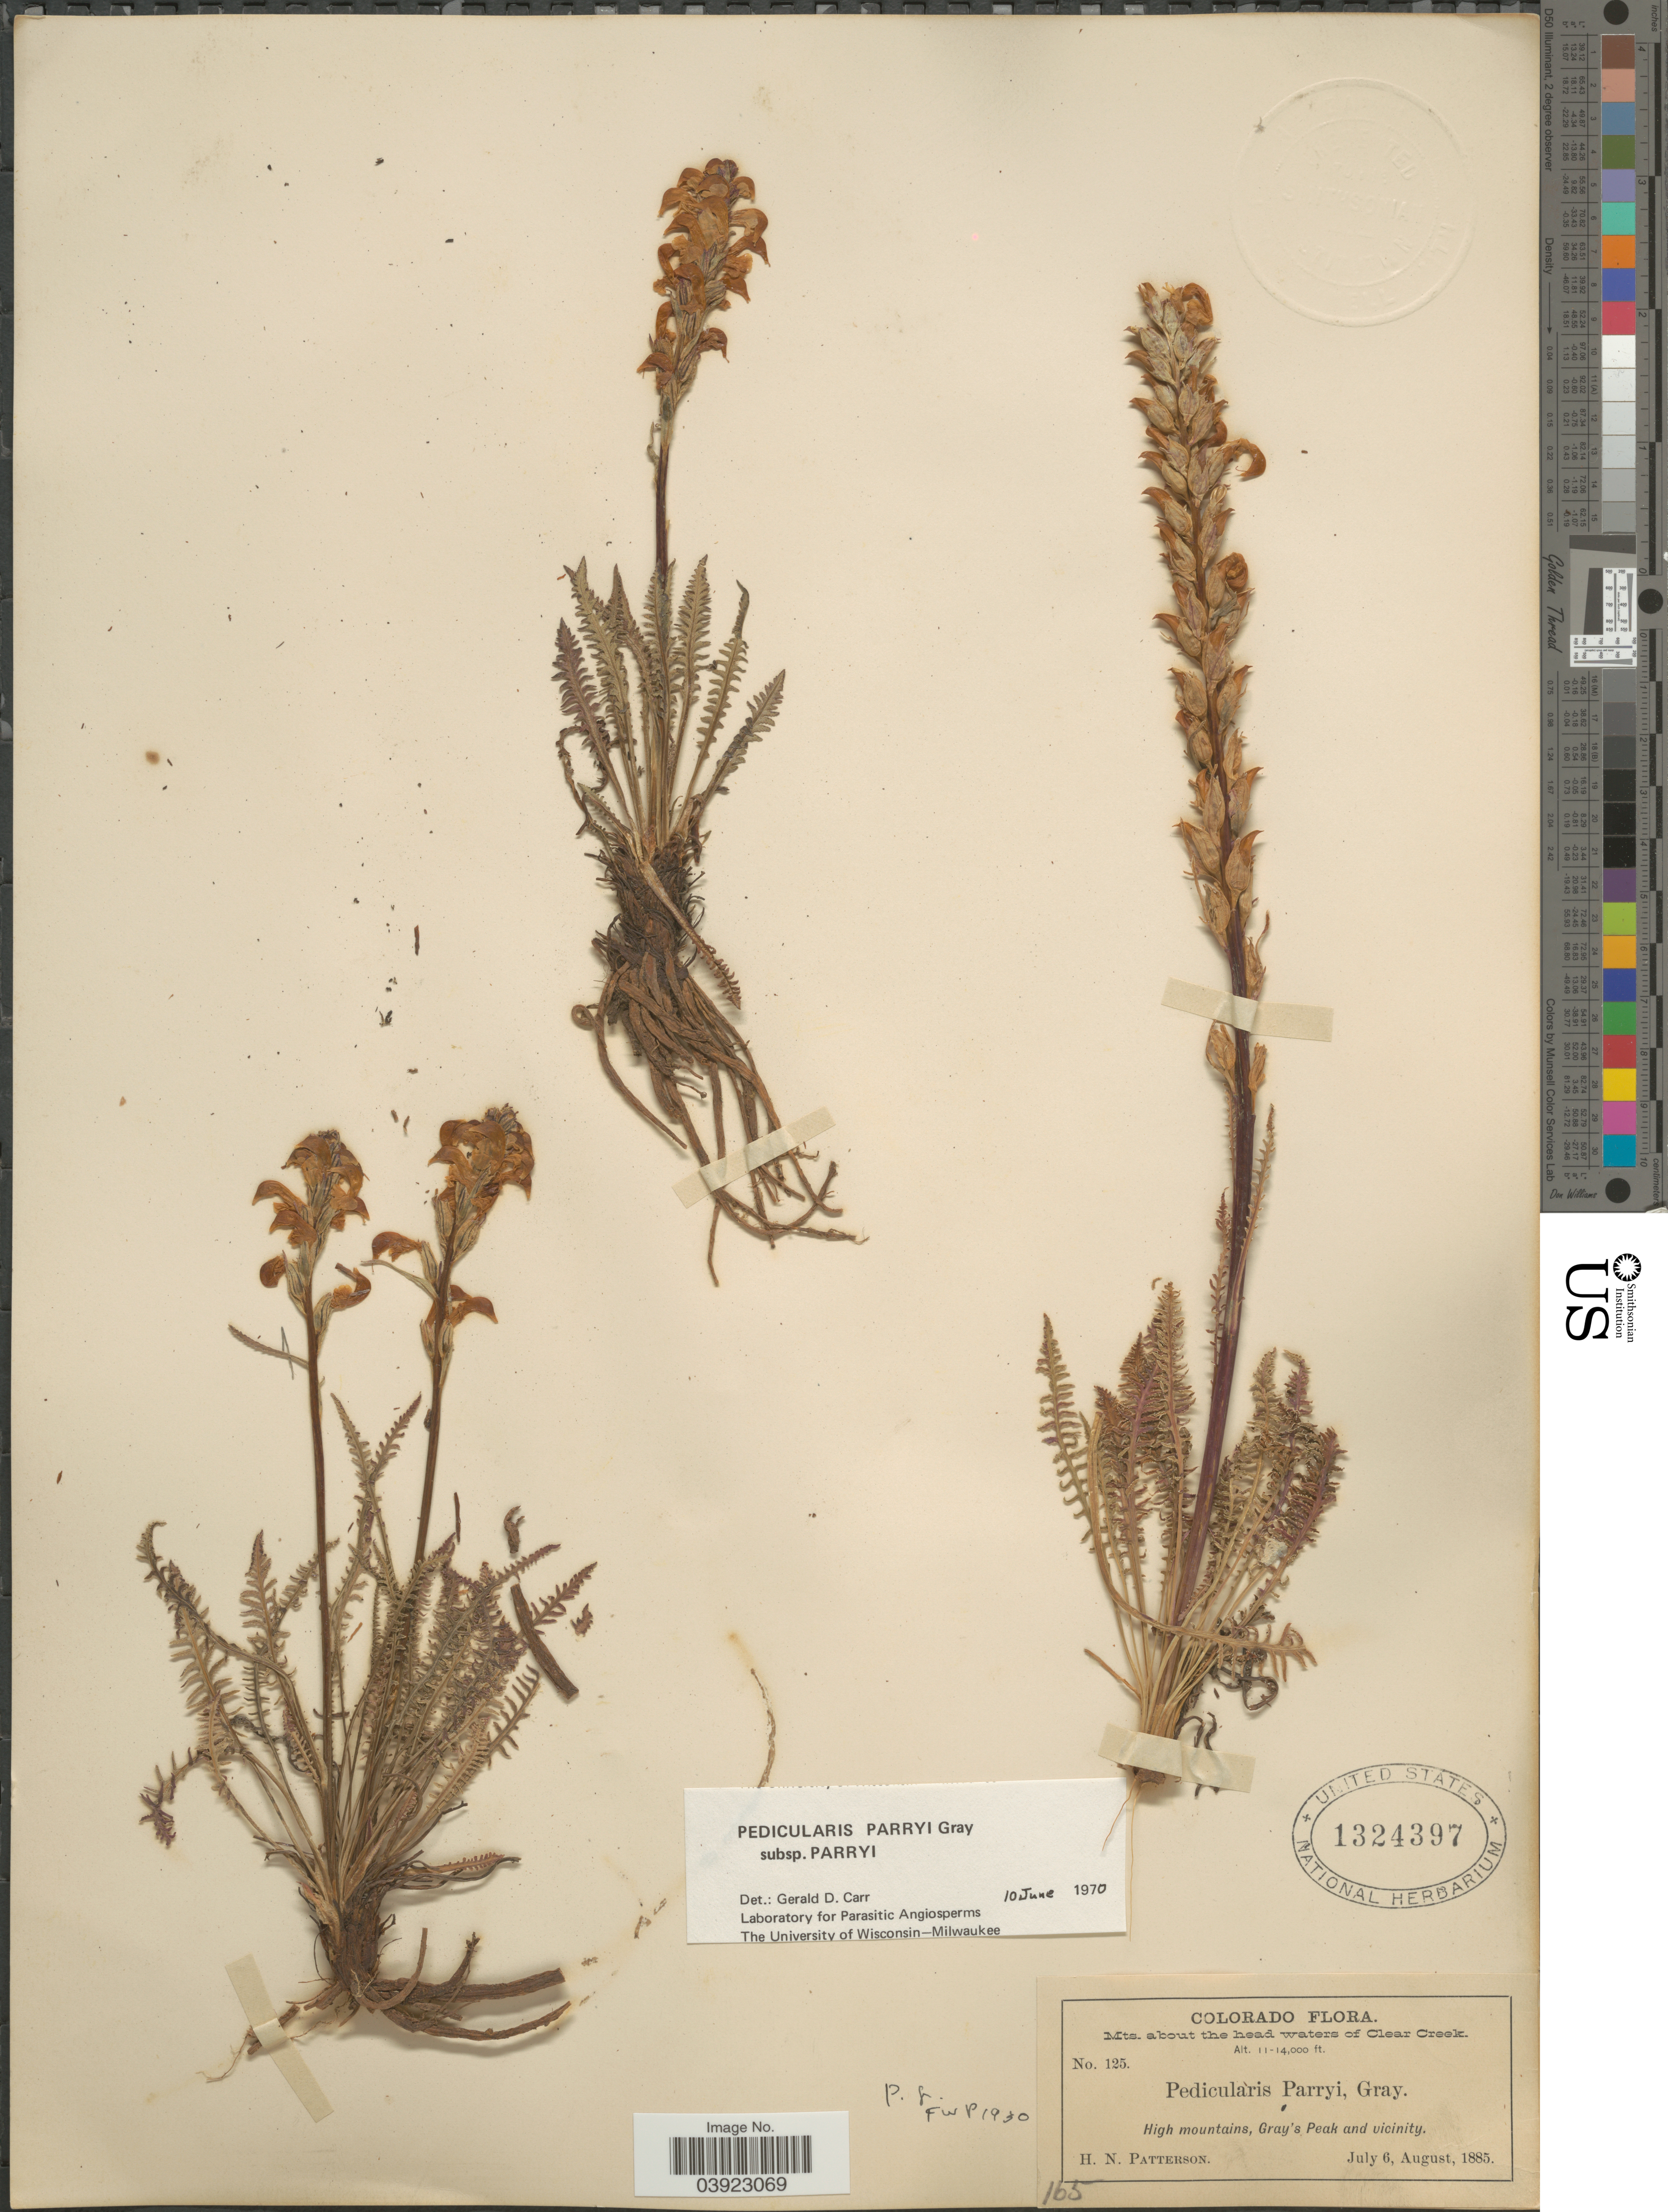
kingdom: Plantae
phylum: Tracheophyta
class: Magnoliopsida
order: Lamiales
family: Orobanchaceae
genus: Pedicularis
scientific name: Pedicularis parryi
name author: A. Gray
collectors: H. N. Patterson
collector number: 125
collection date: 1885-07-06/1885-08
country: United States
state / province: Colorado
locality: Mts. about the head waters of Clear Creek. High mountains, Gray's Peak and vicinity.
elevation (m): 3353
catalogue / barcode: US 1324397